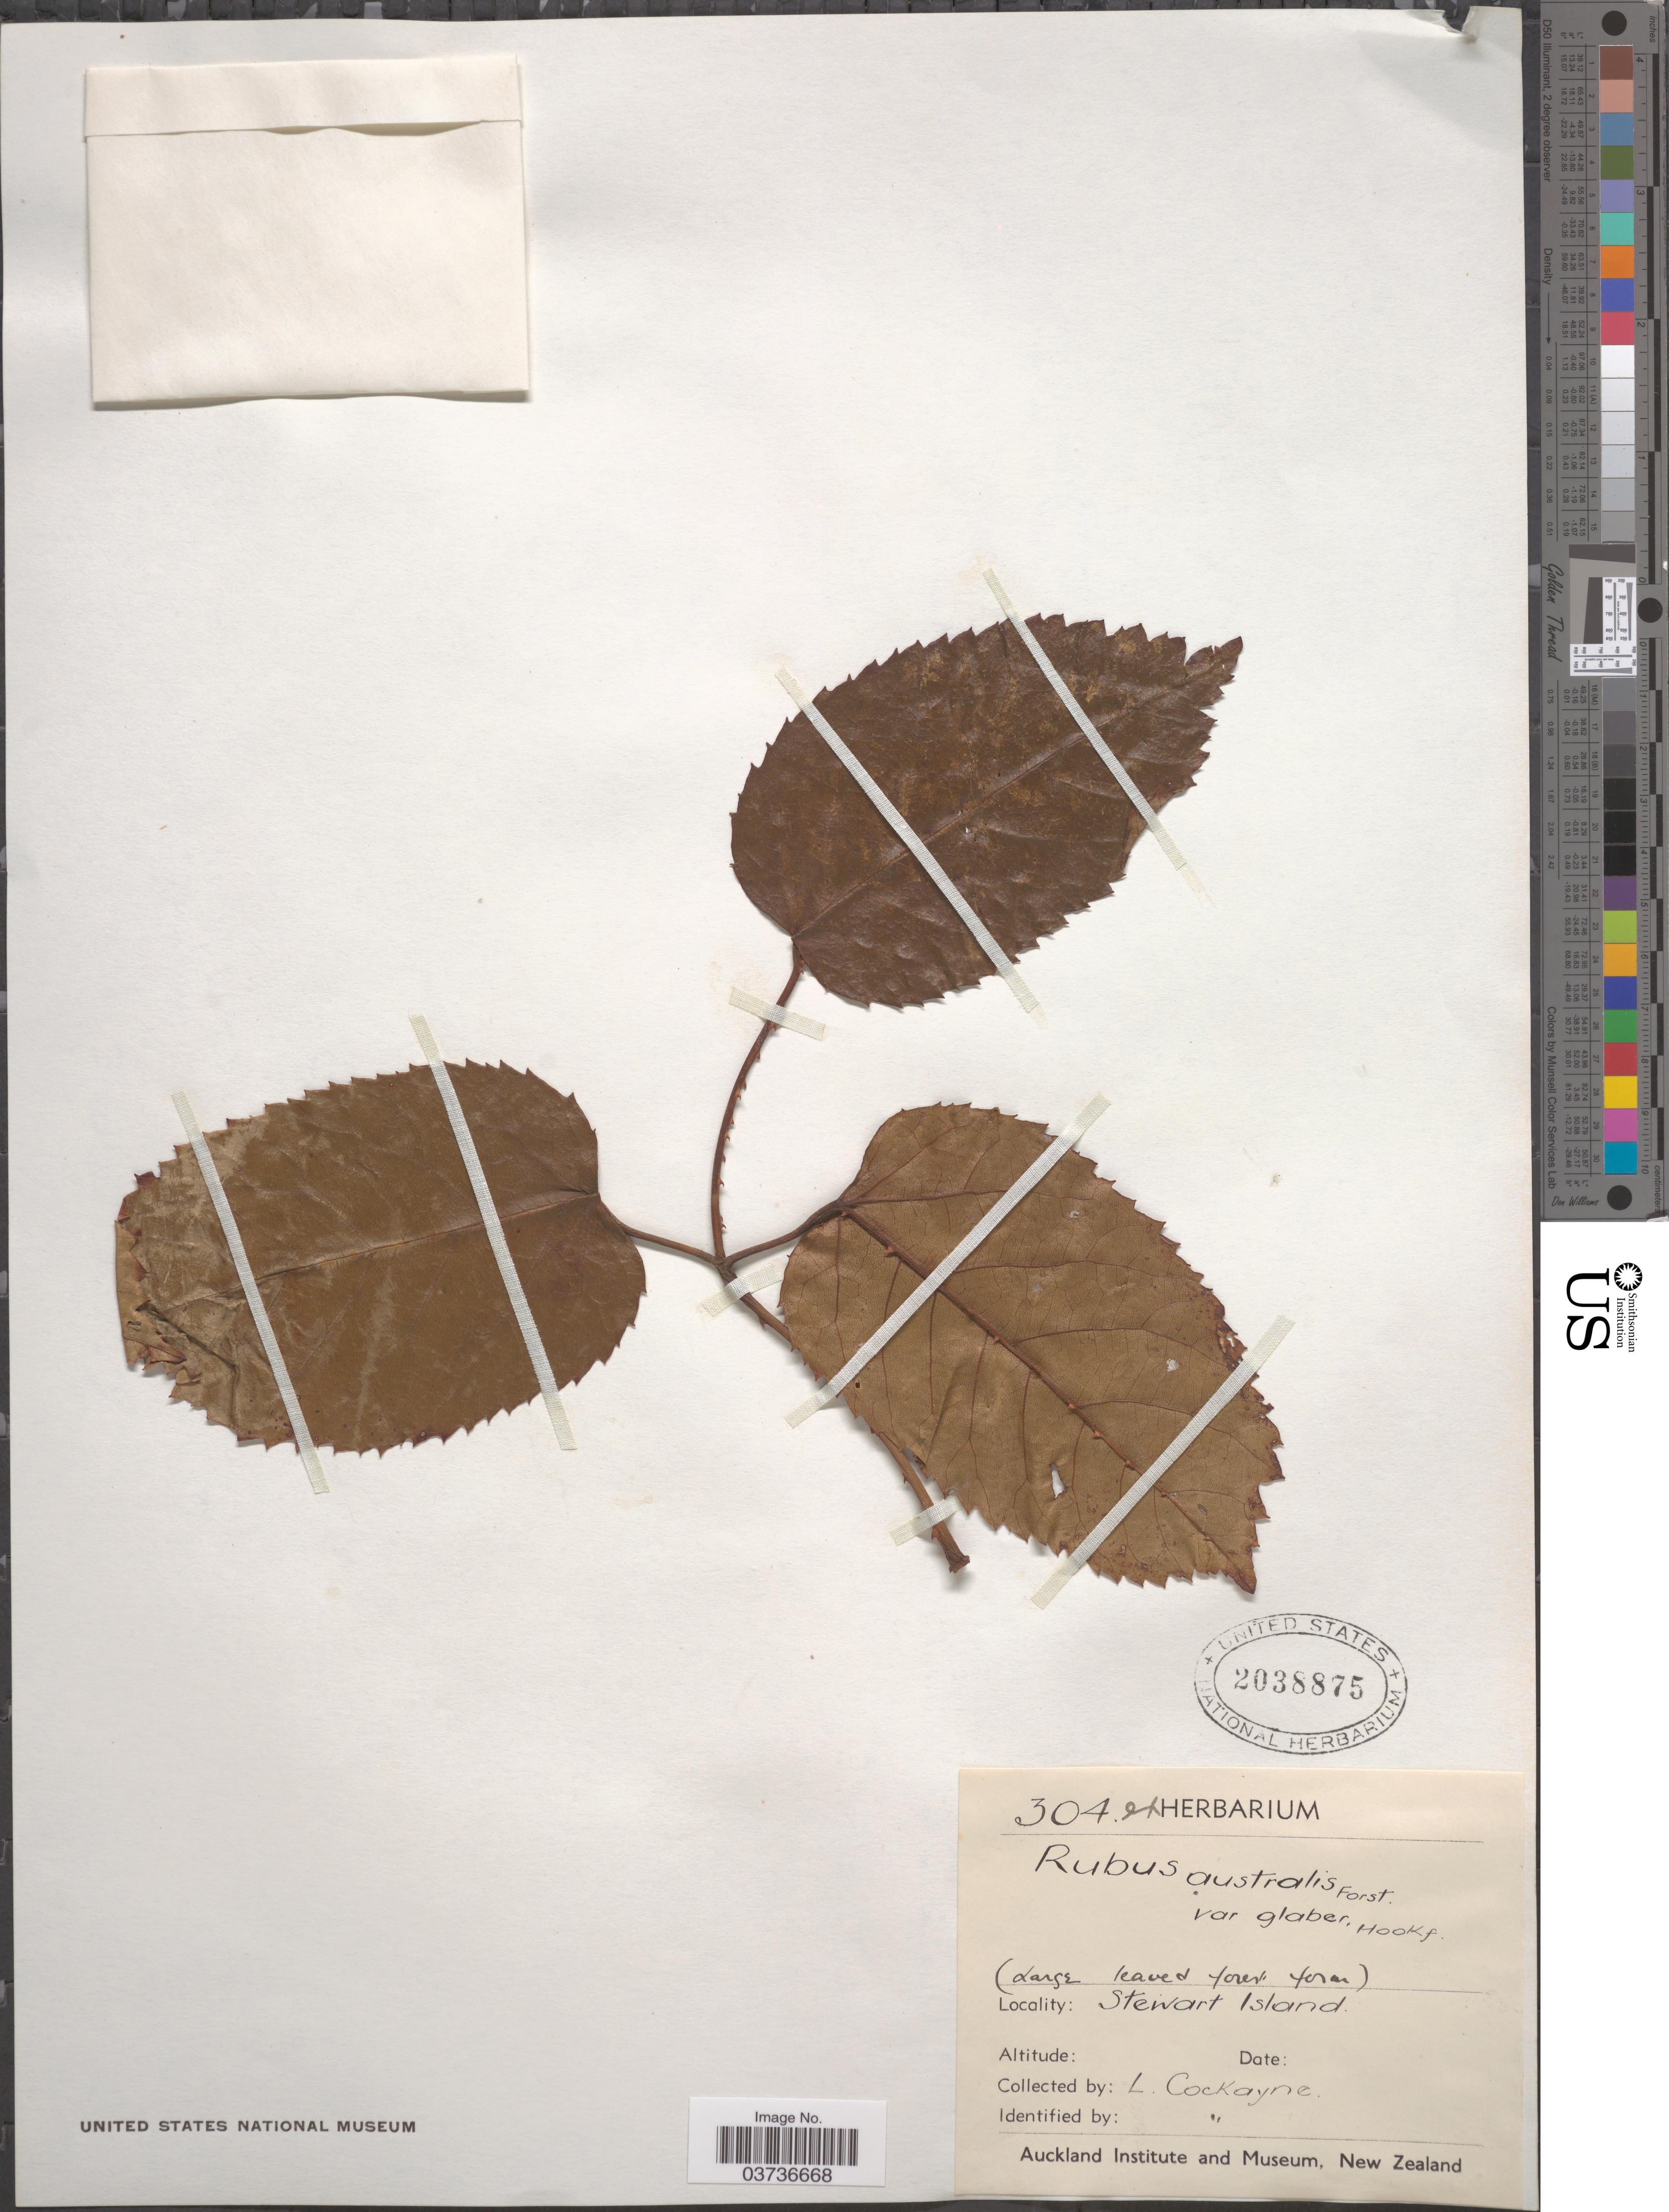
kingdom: Plantae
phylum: Tracheophyta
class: Magnoliopsida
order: Rosales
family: Rosaceae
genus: Rubus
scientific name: Rubus australis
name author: G. Forst.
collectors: L. Cockayne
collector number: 304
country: New Zealand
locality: Stewart Island.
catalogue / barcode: US 2038875